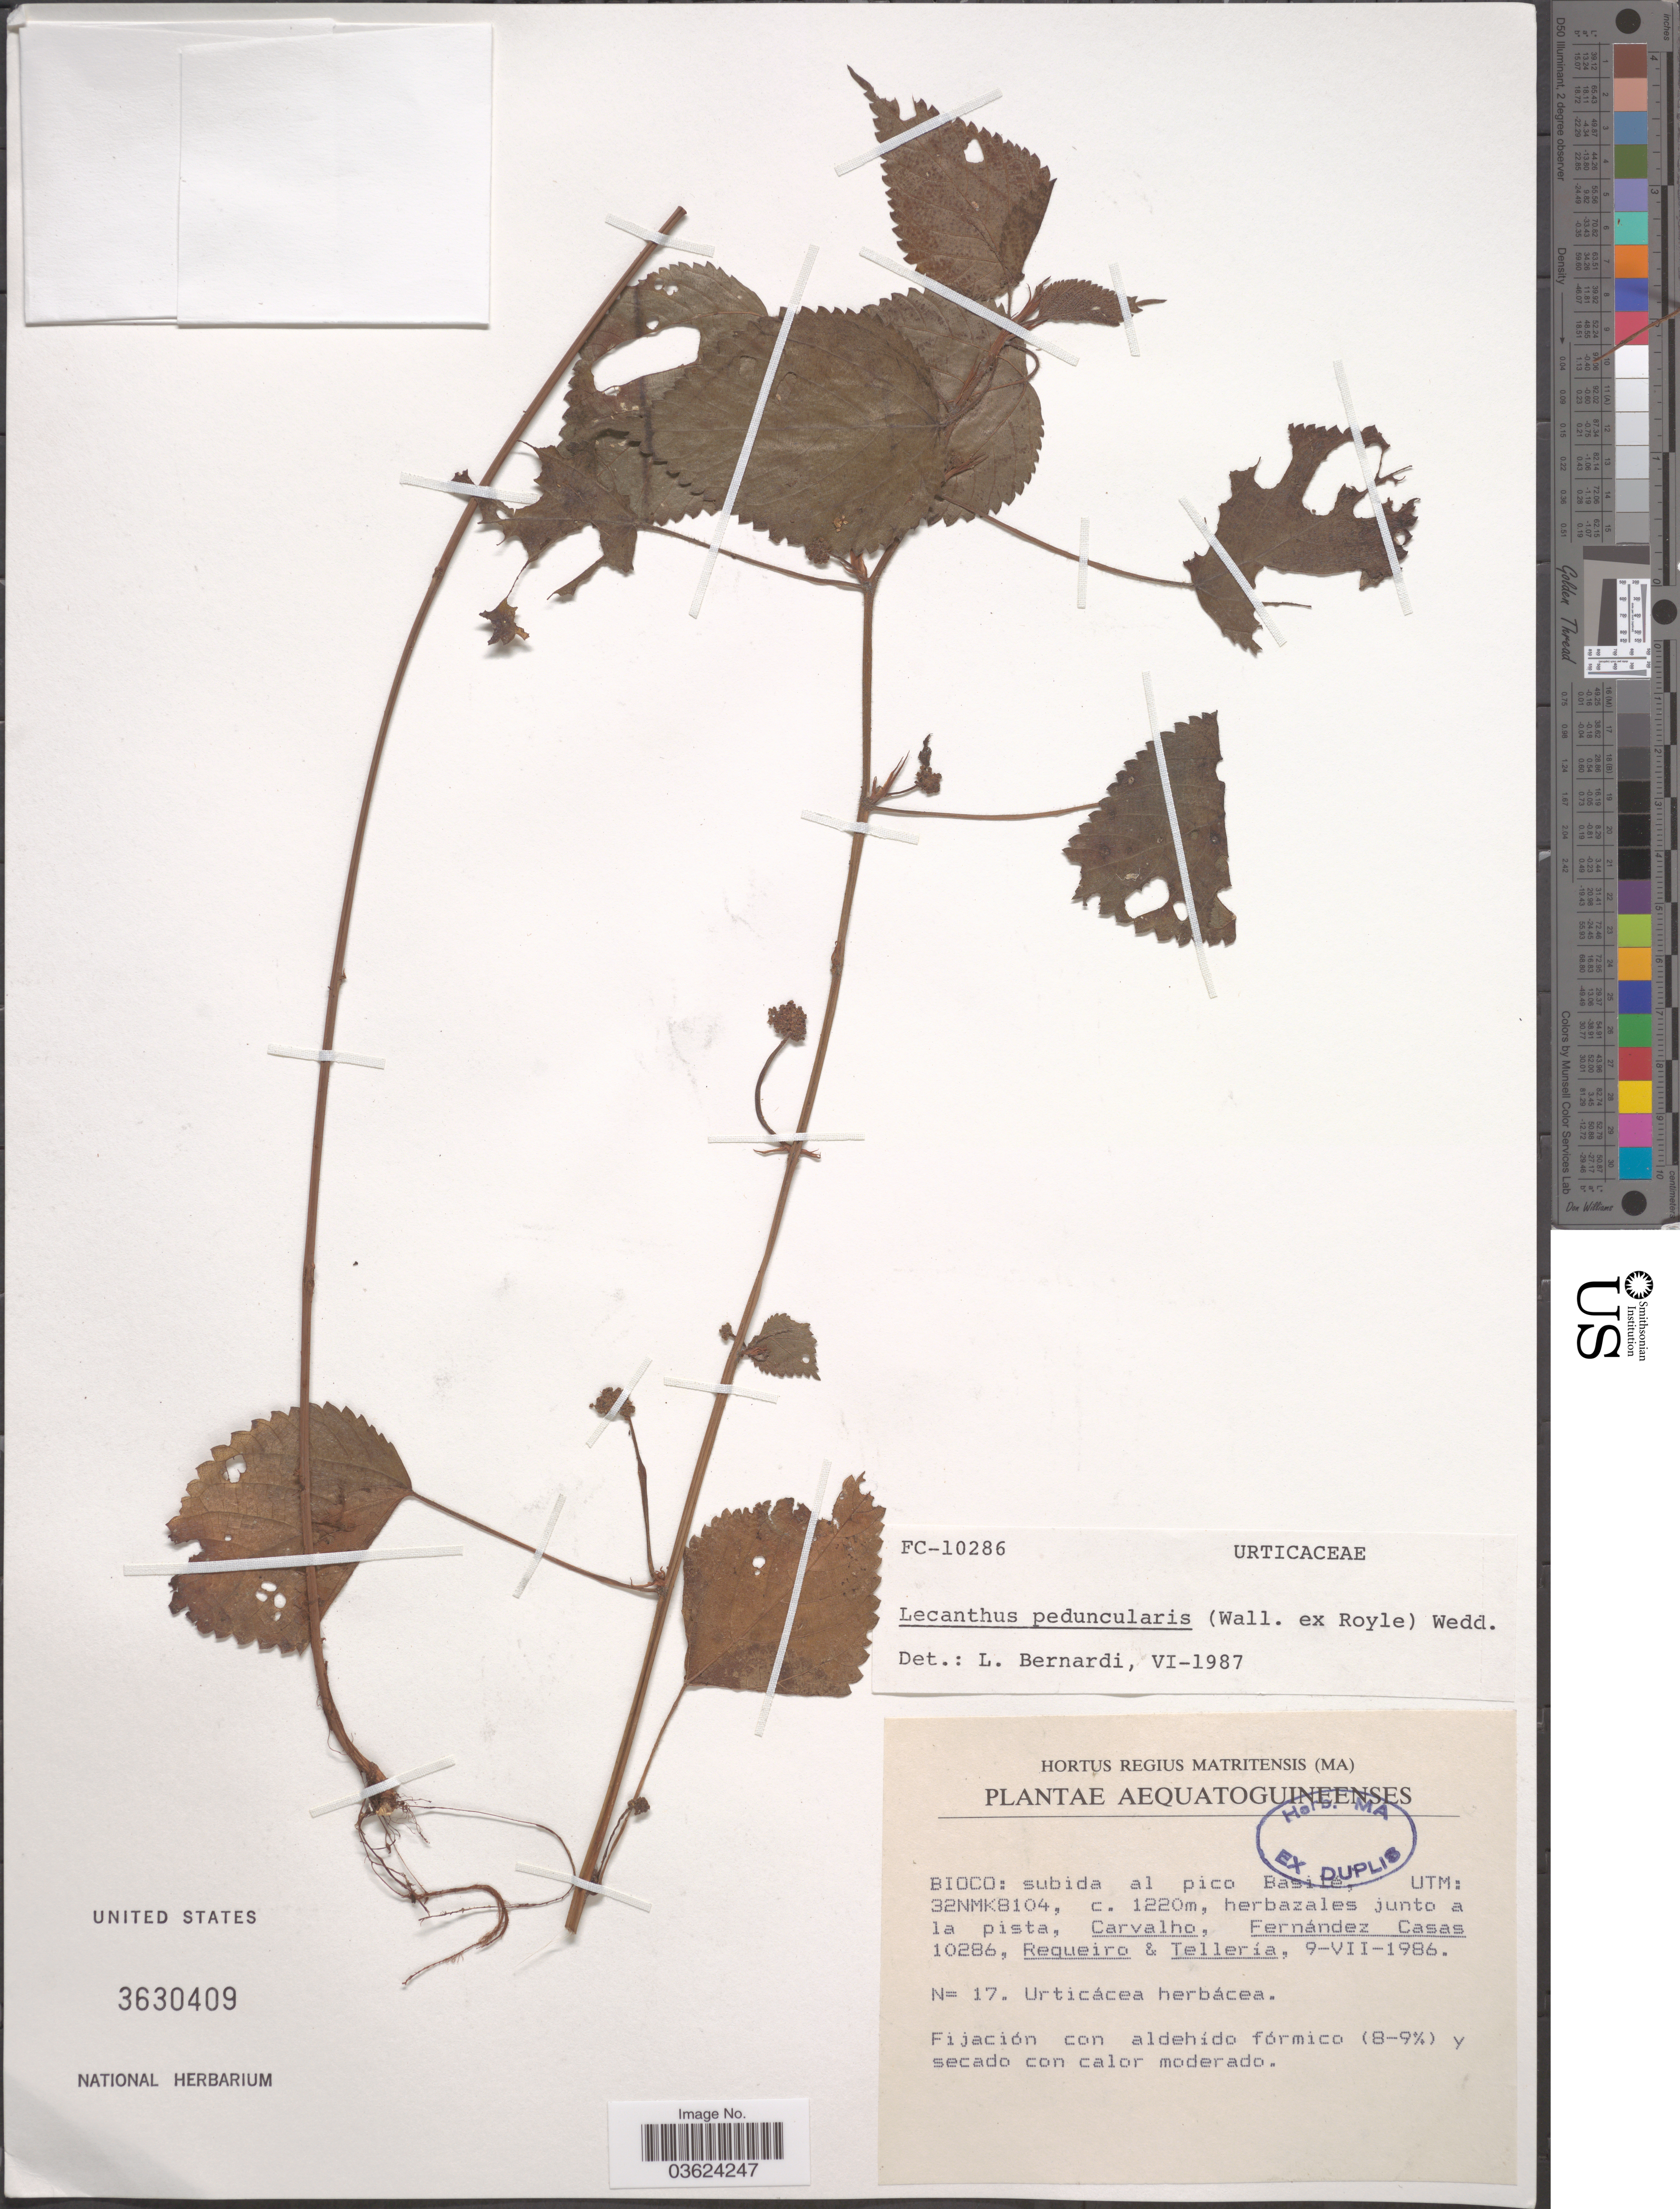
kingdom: Plantae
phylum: Tracheophyta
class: Magnoliopsida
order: Rosales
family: Urticaceae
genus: Lecanthus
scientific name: Lecanthus peduncularis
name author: (Wall. ex Royle) Wedd.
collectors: Carvalho, --, F. Casas, Requeiro, -- & -. Telleria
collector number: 10286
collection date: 1986-07-09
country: Equatorial Guinea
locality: Aequatoguineenses. Bioco: subida al pico Basilé, UTM: 32NMK8104.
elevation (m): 1220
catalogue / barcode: US 3630409